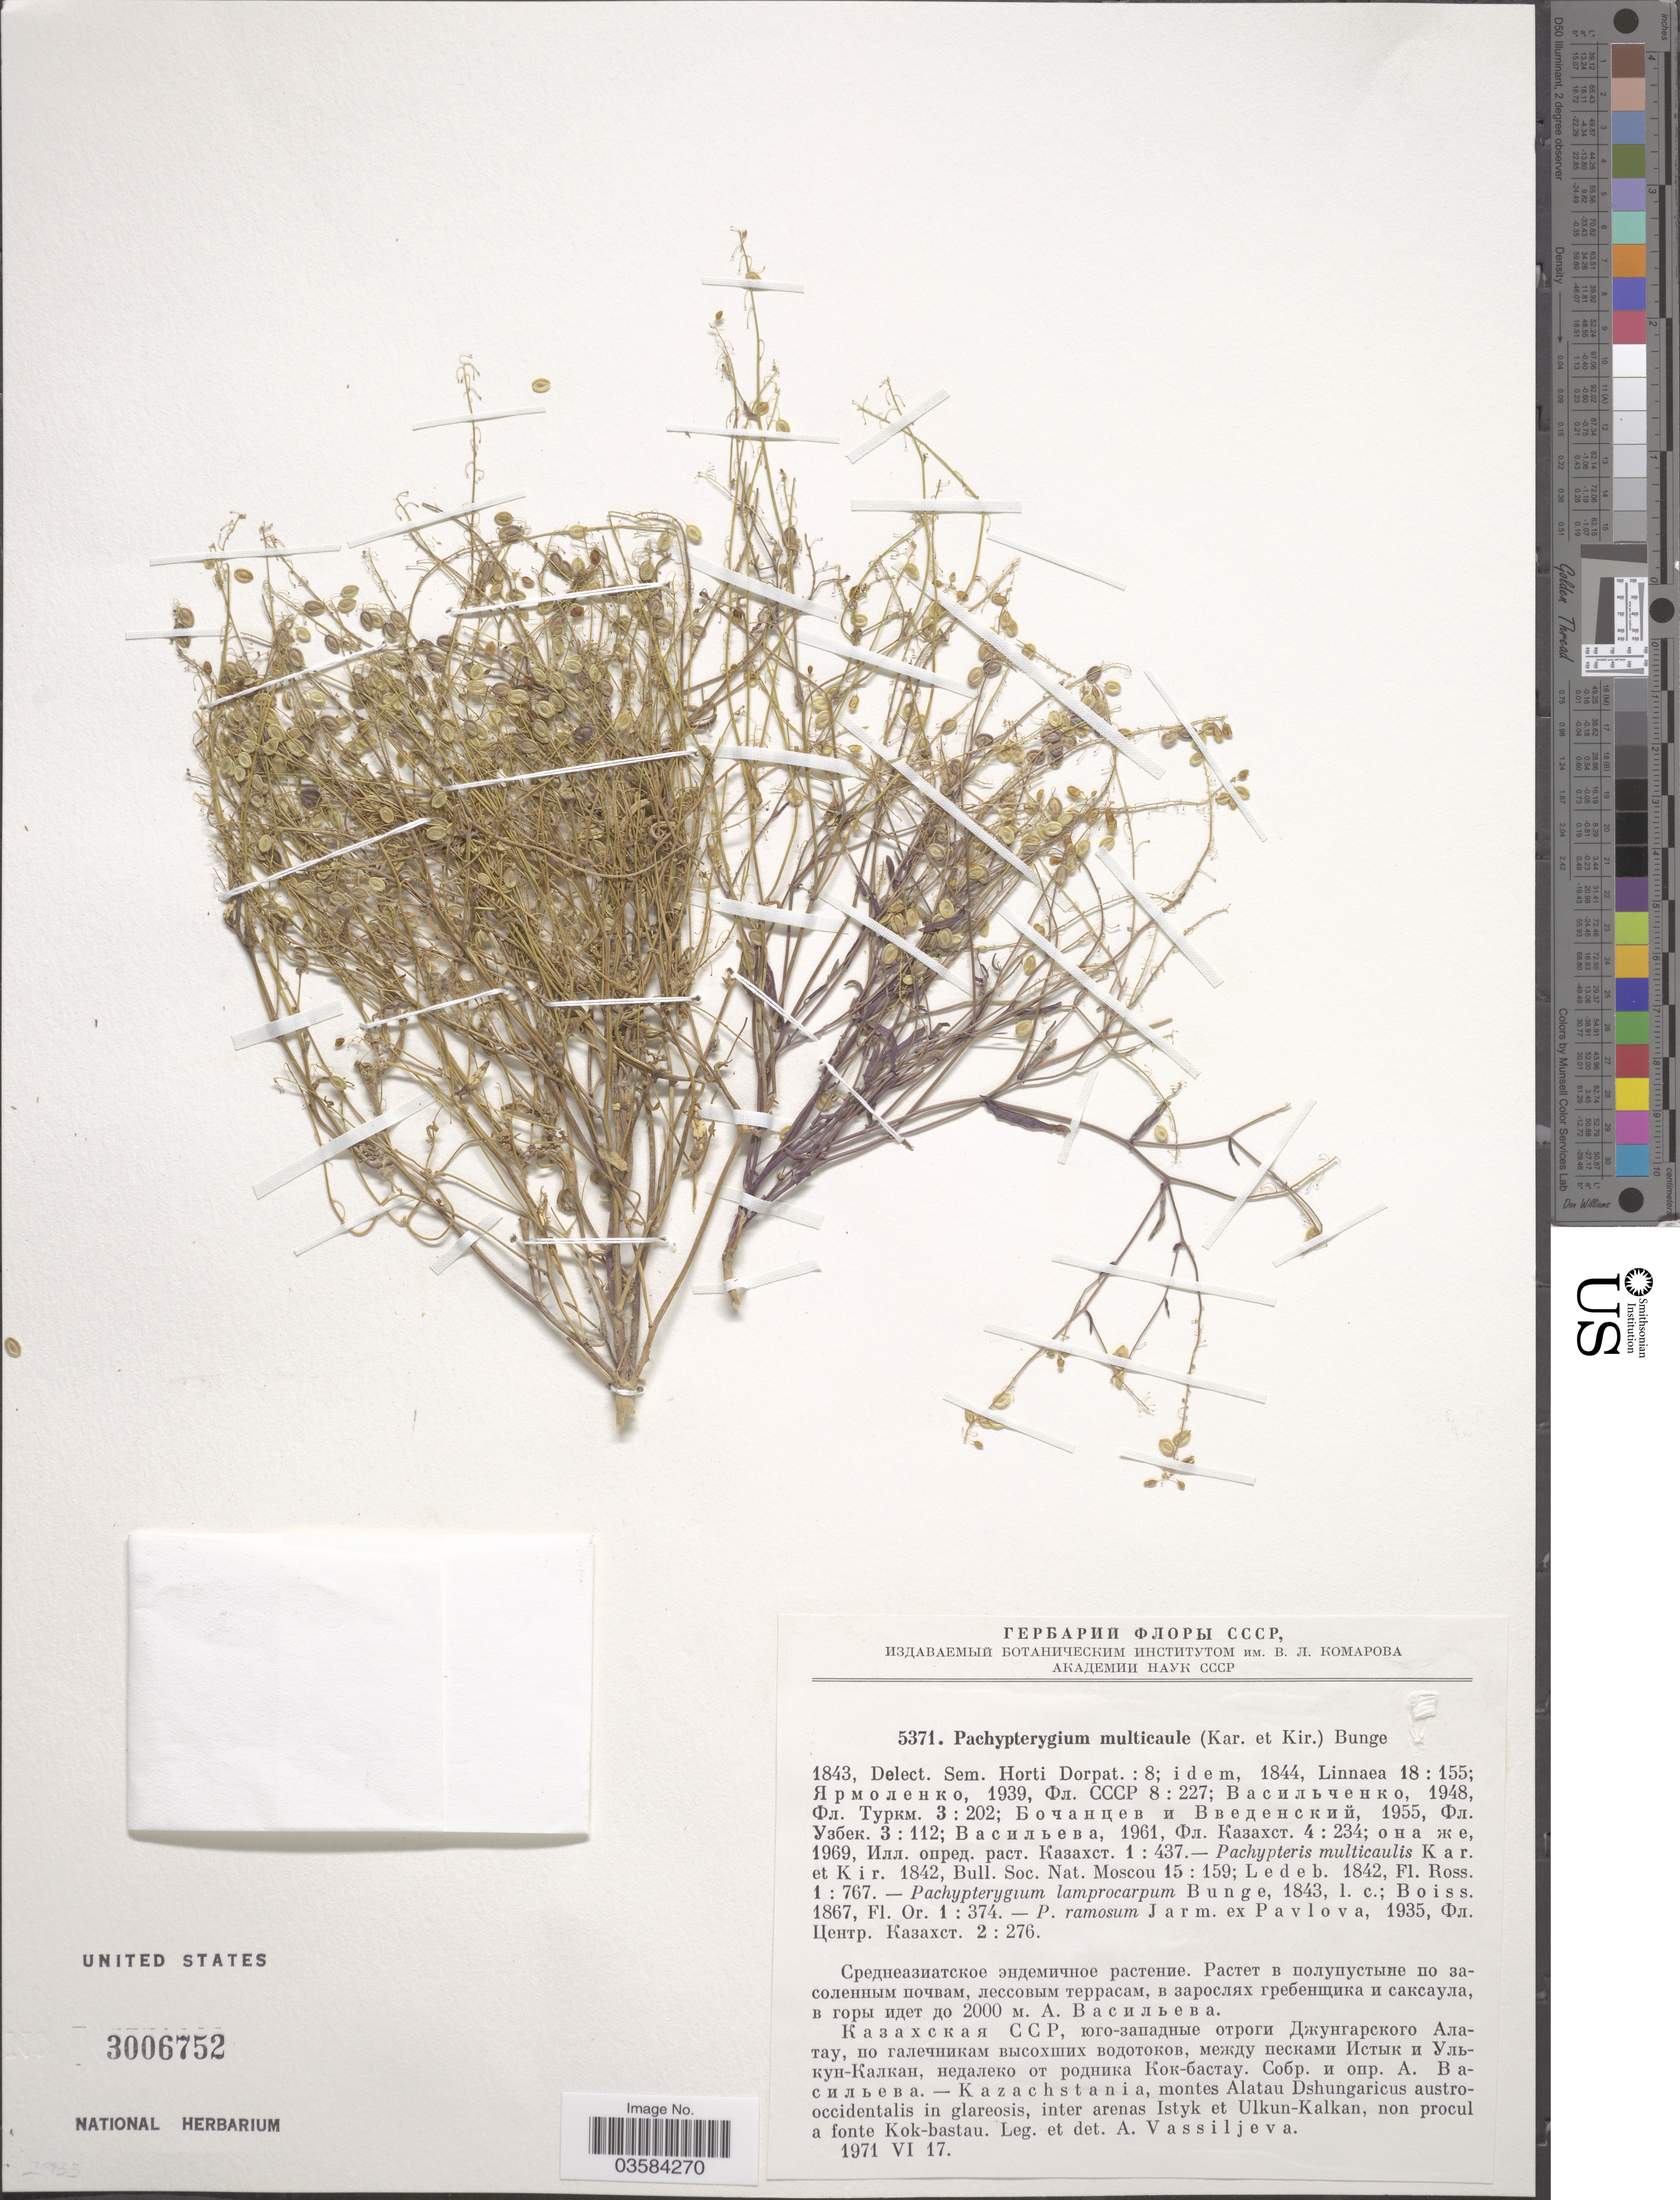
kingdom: Plantae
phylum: Tracheophyta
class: Magnoliopsida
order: Brassicales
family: Brassicaceae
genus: Pachypterygium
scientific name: Pachypterygium multicaule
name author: (Kar. & Kir.) Bunge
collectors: A. Vassiljeva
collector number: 5371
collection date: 1971-06-17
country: Kazakhstan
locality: Montes Alatau Dshungaricus austro-occidentalis in glareosis, inter arenas Istyk et Ulkun-Kalkan, non procul a fonte Kok-bastau.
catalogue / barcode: US 3006752